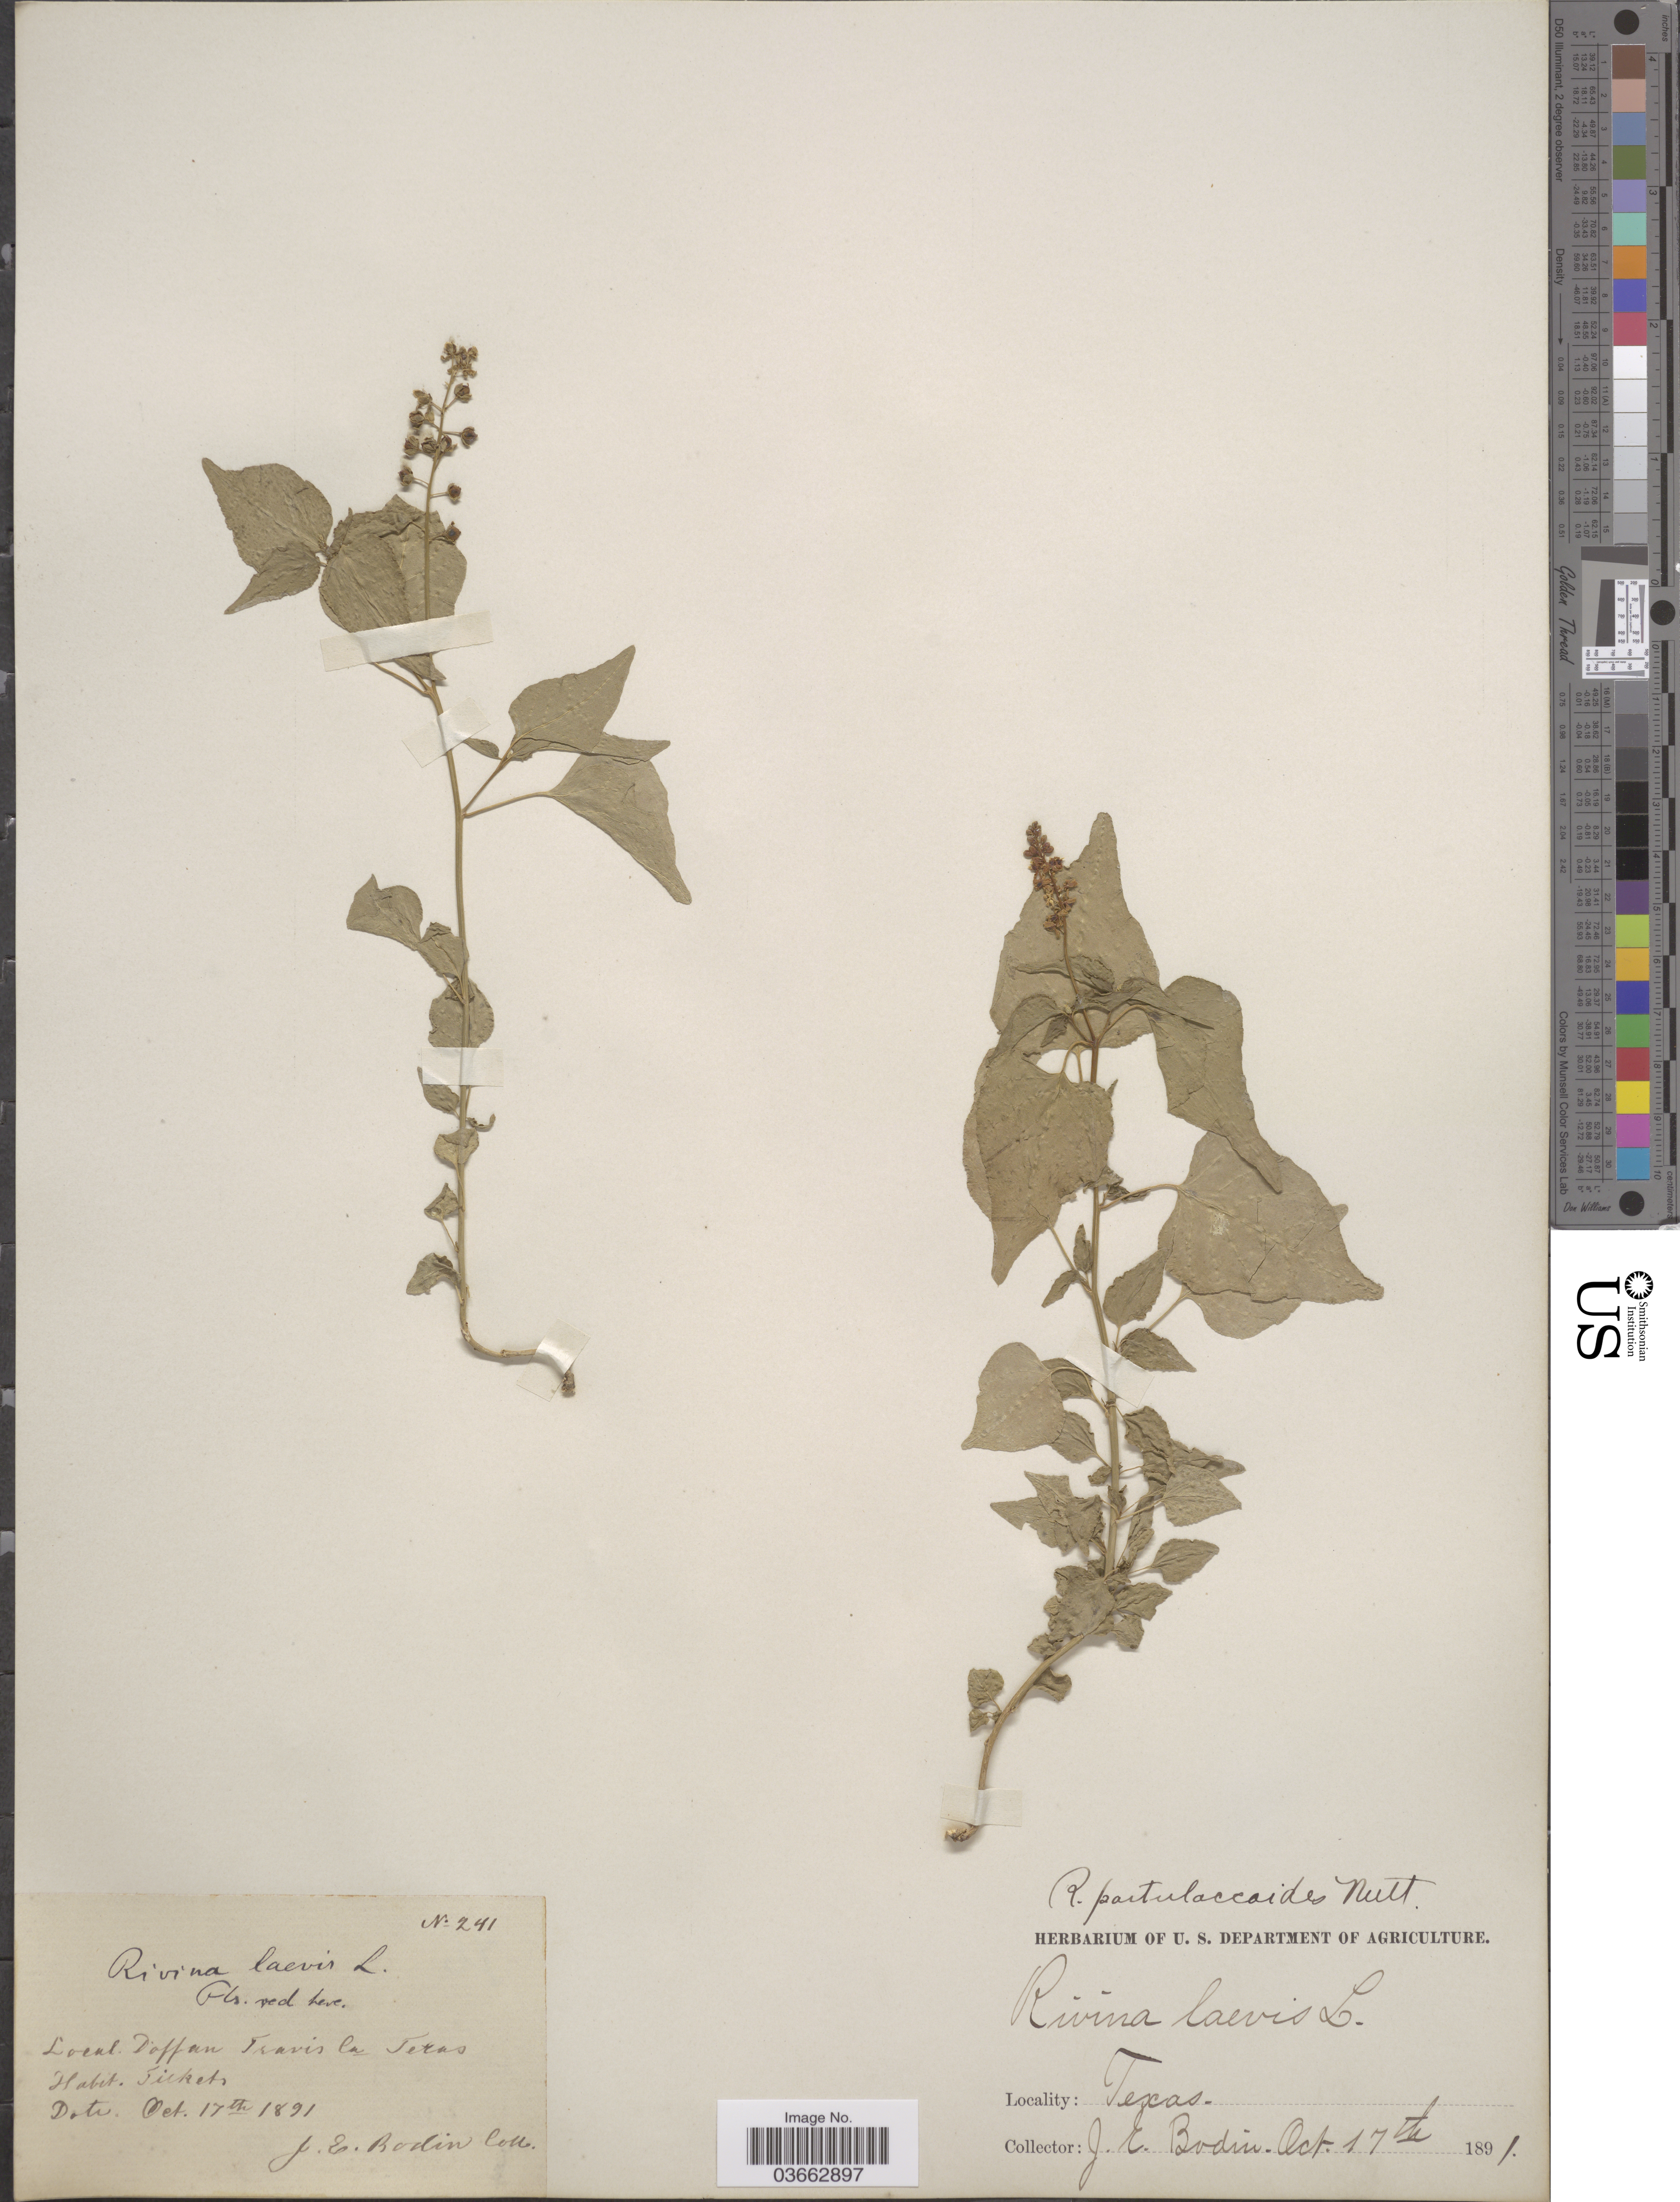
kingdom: Plantae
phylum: Tracheophyta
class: Magnoliopsida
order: Caryophyllales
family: Phytolaccaceae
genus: Rivina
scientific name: Rivina humilis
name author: L.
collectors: J. E. Bodin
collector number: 241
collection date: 1891-10-17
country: United States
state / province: Texas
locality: Daffan Travis Co.